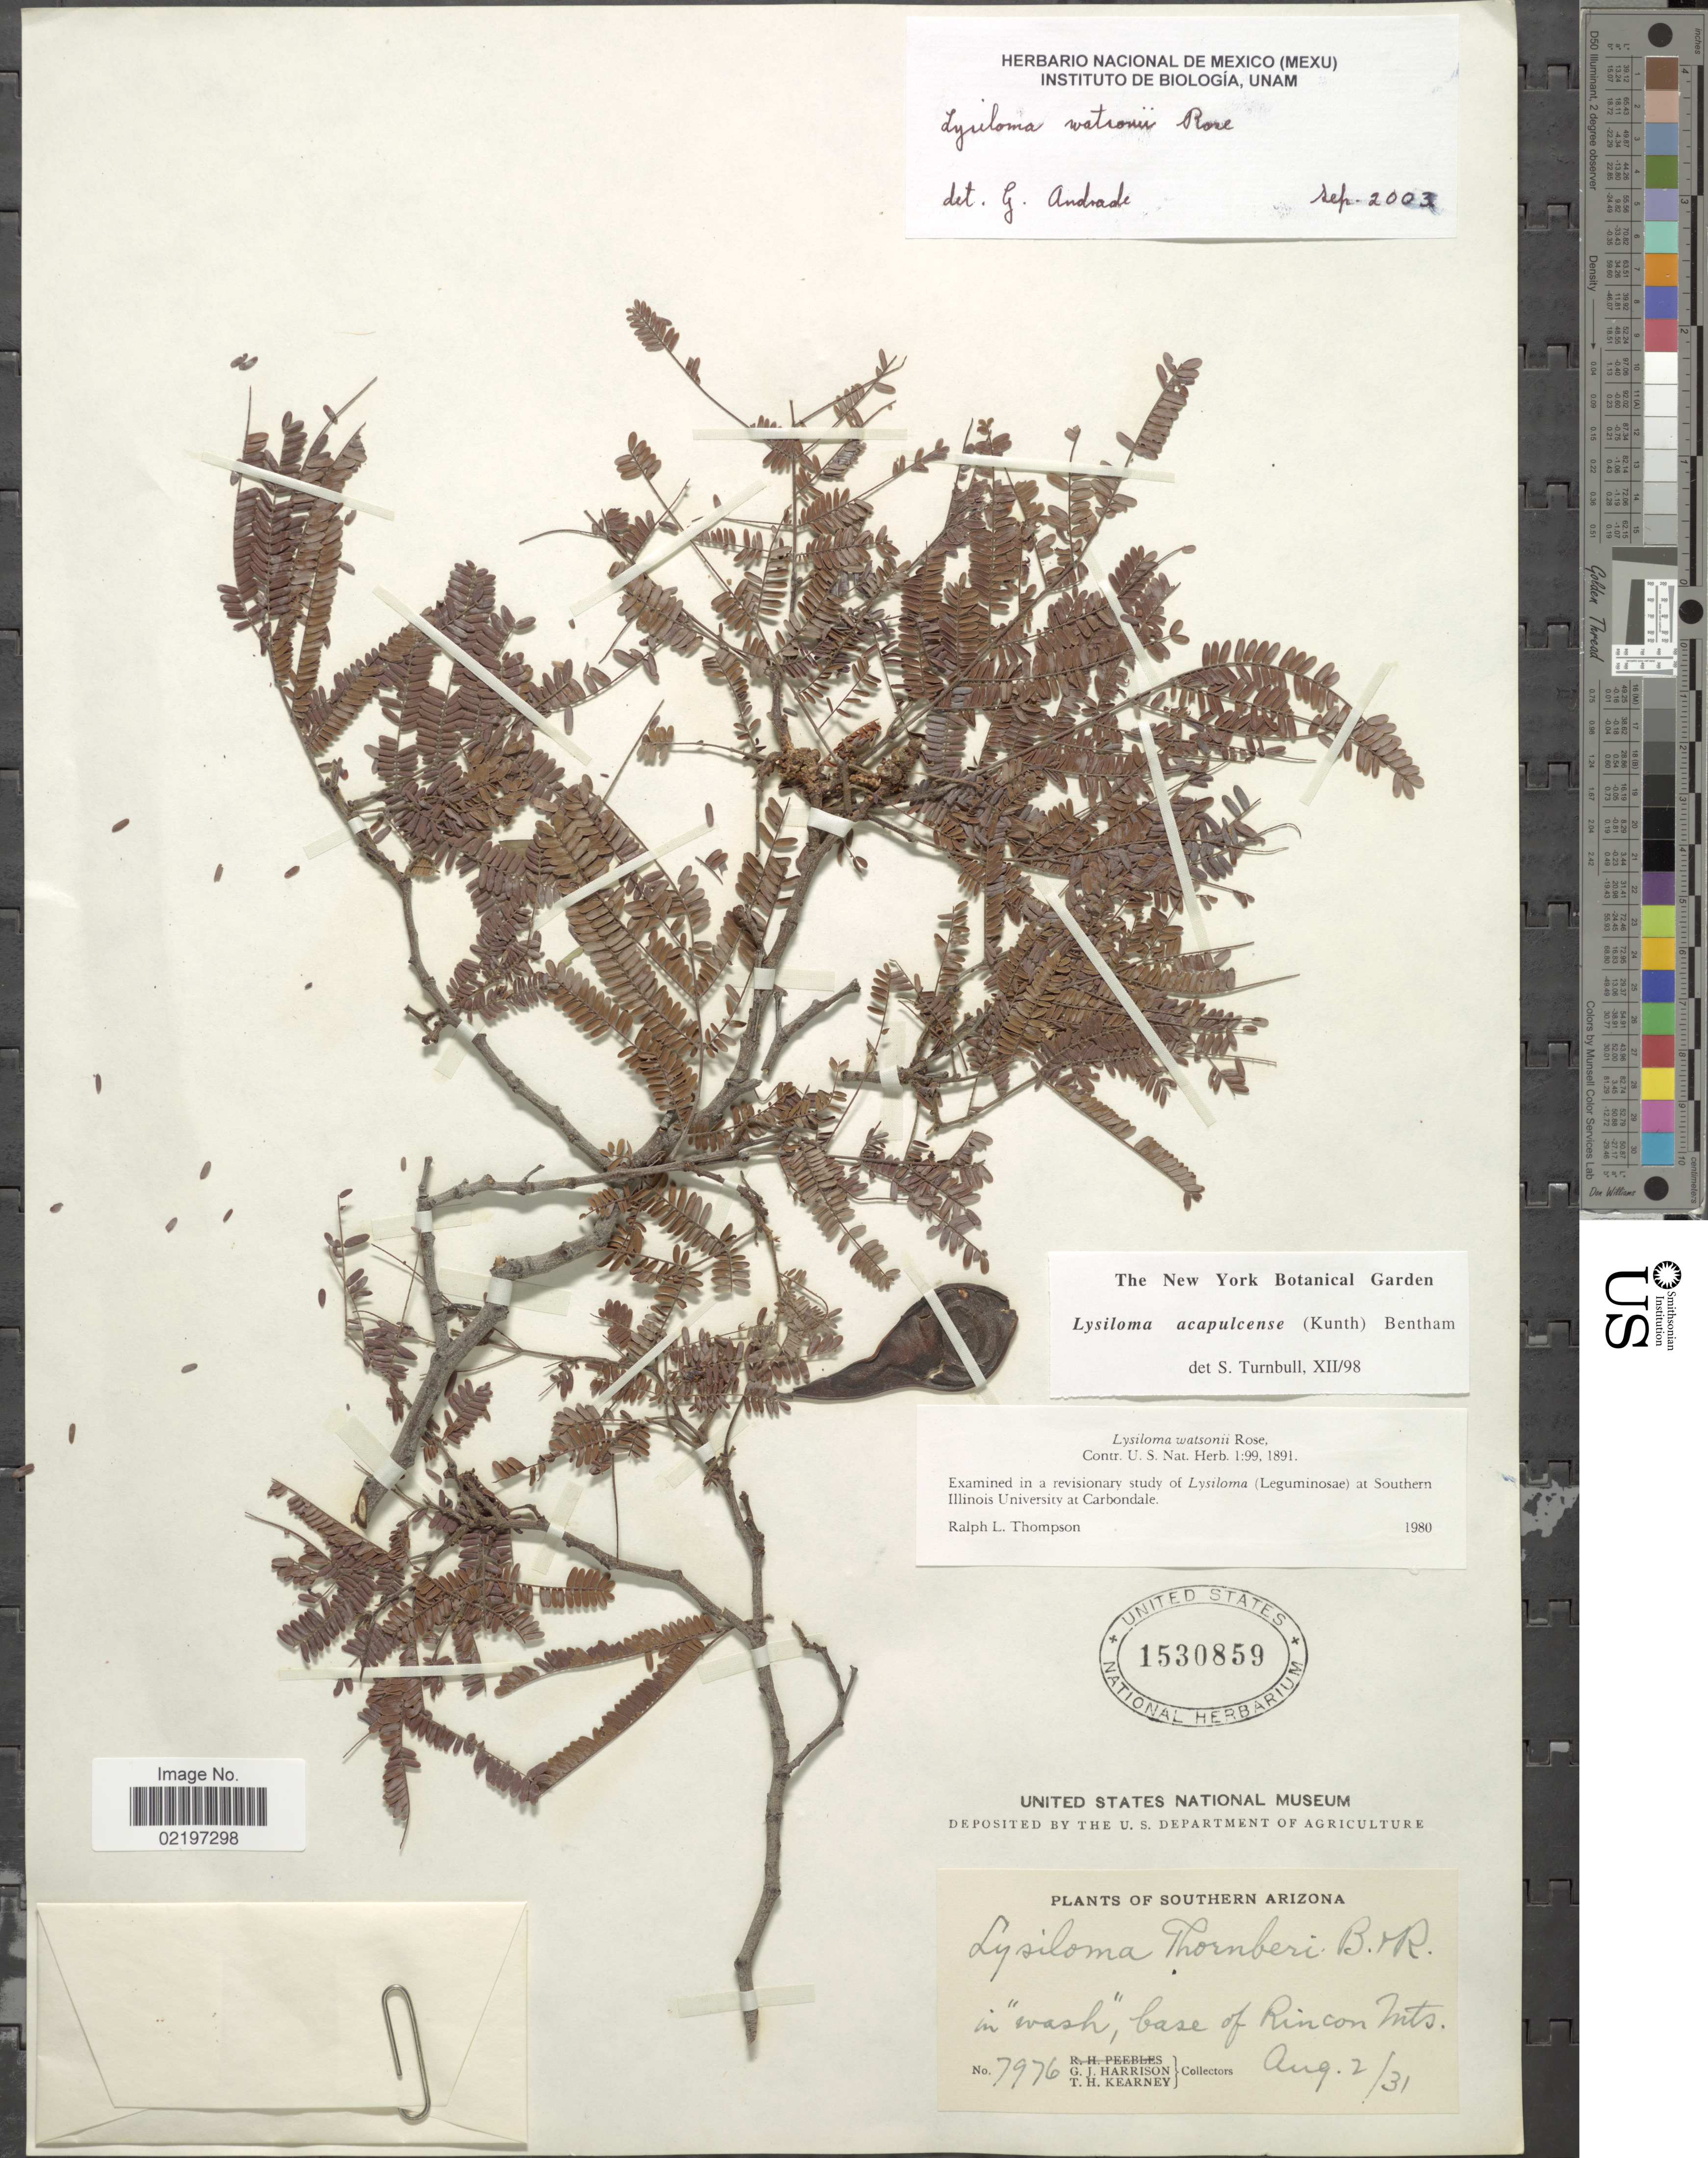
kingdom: Plantae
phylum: Tracheophyta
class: Magnoliopsida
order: Fabales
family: Fabaceae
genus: Lysiloma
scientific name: Lysiloma watsonii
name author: Rose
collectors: G. J. Harrison & T. H. Kearney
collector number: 7976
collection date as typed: Transcribed d/m/y: 2/8/31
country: United States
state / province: Arizona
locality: Southern Arizona, in "wash", base of Rincon Mts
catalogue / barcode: US 1530859